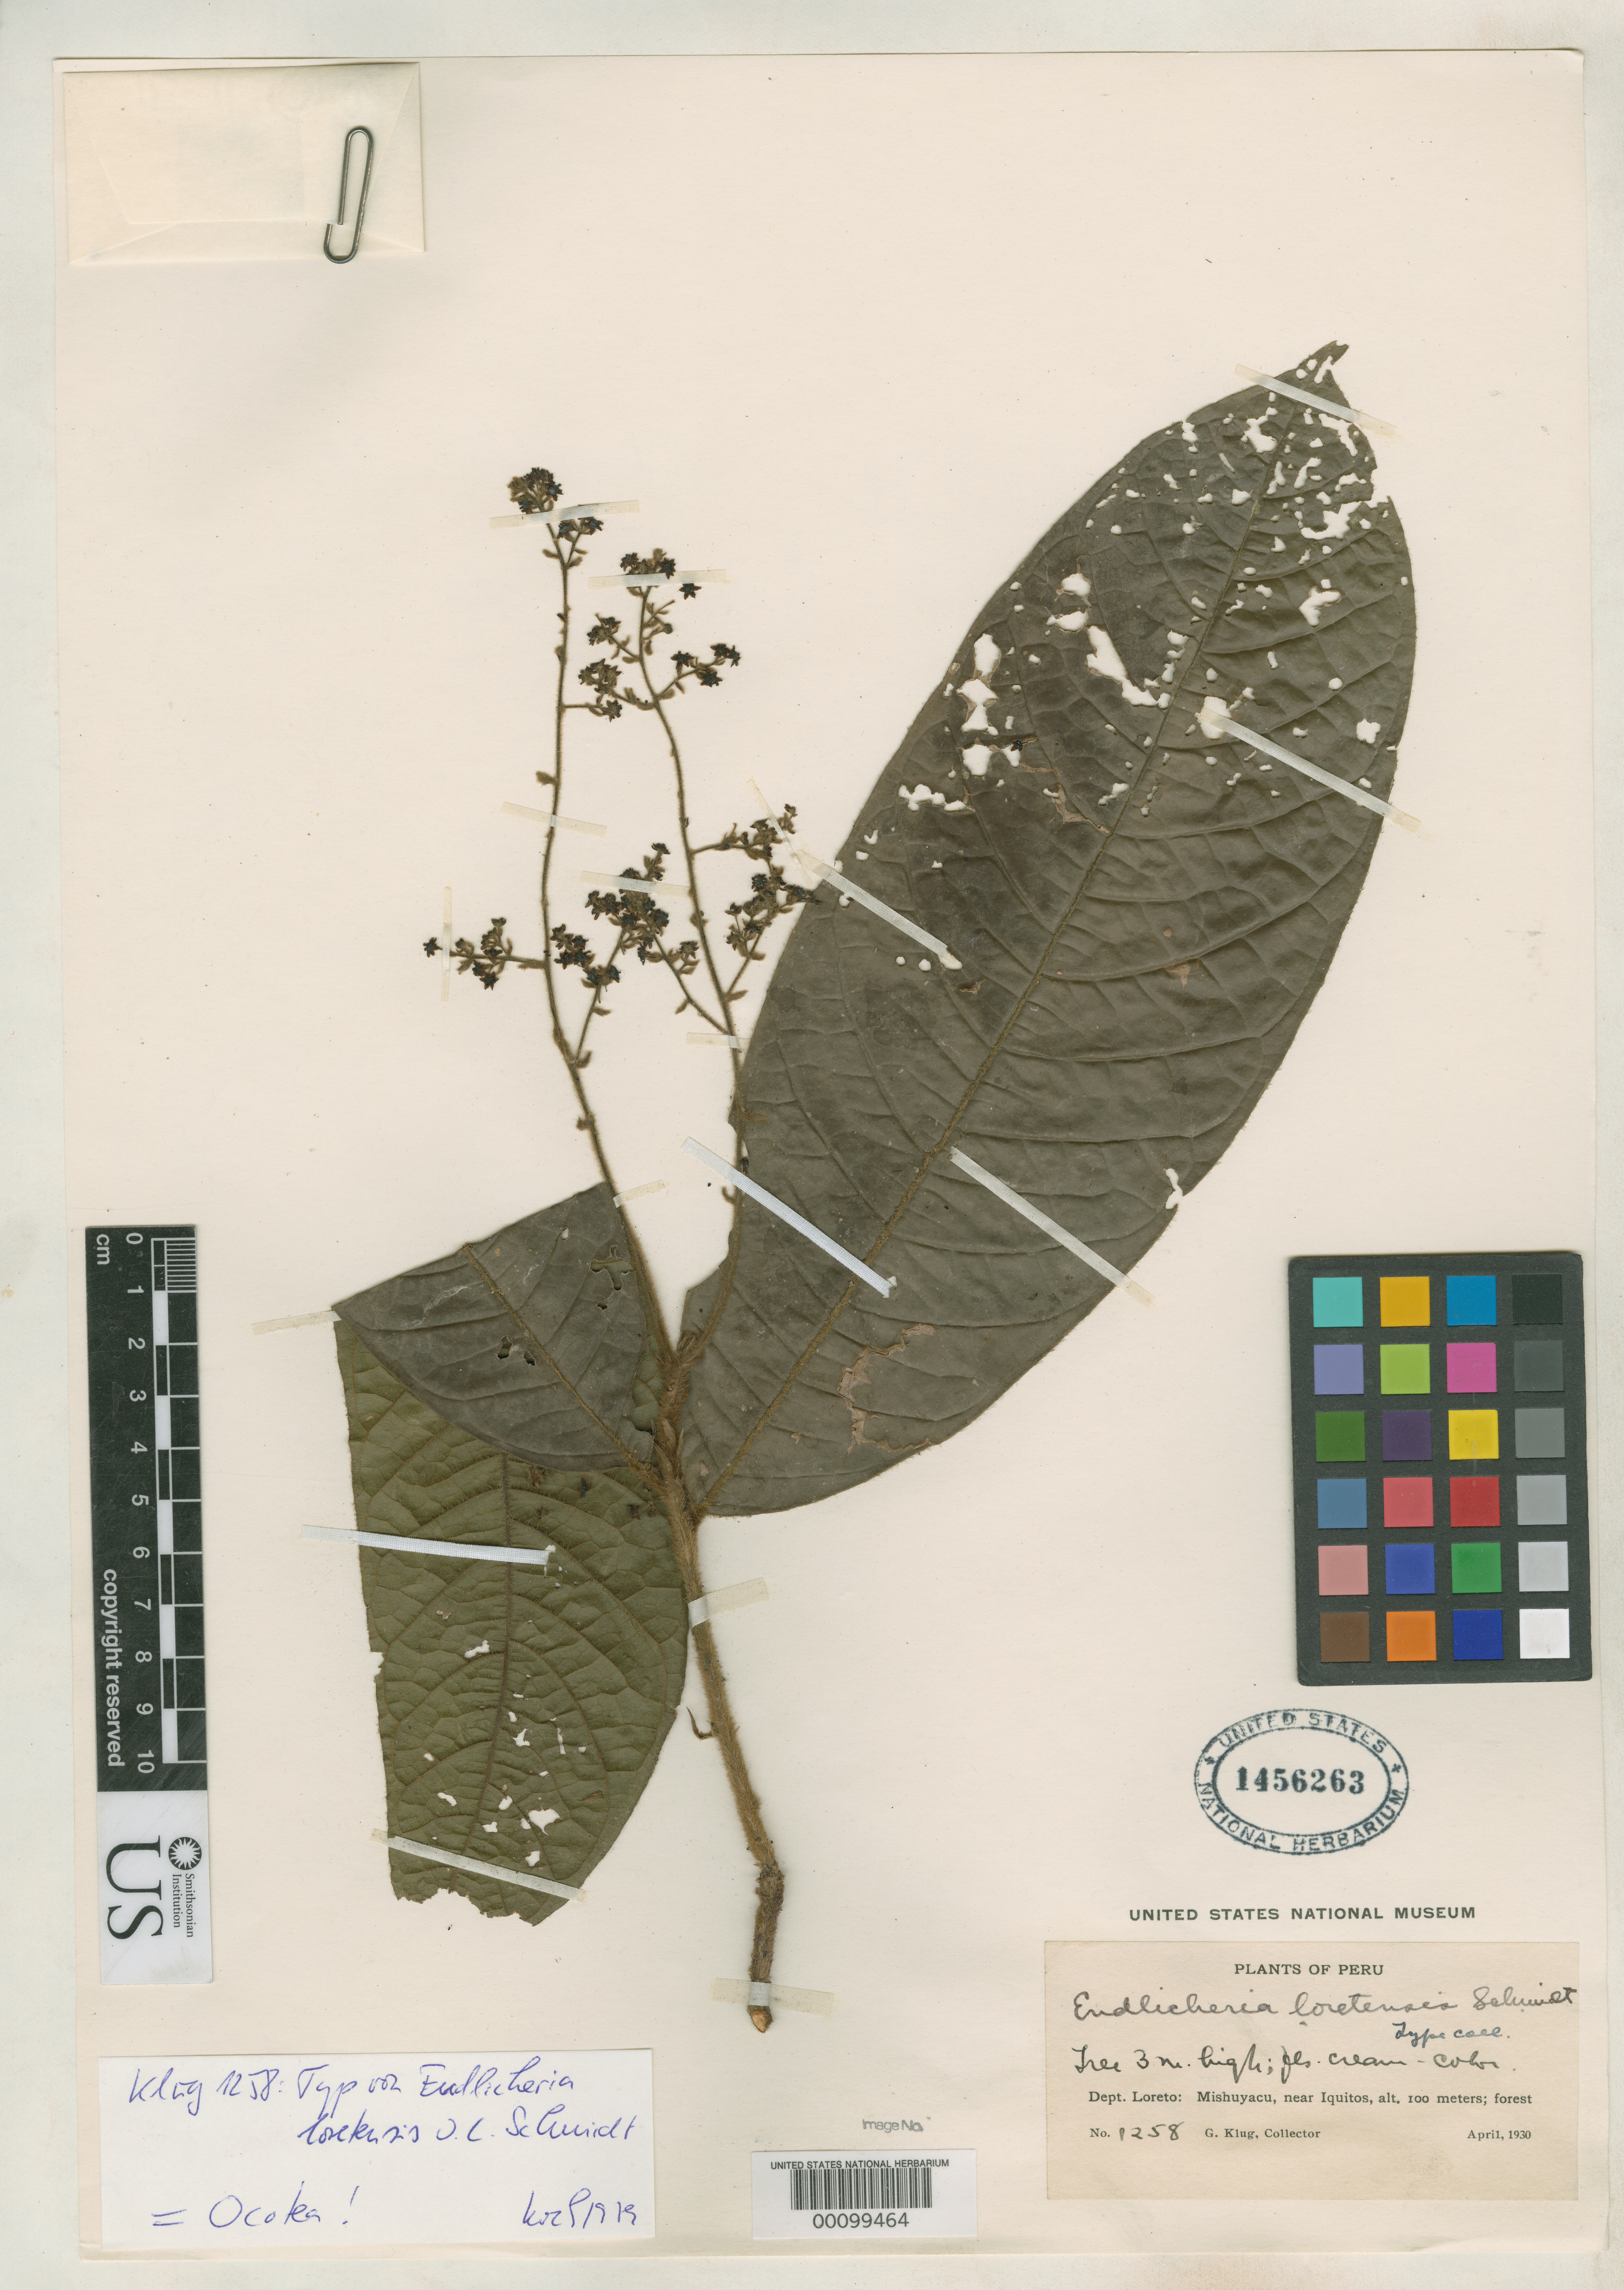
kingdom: Plantae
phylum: Tracheophyta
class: Magnoliopsida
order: Laurales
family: Lauraceae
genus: Endlicheria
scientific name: Endlicheria loretensis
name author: O.C. Schmidt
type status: Isotype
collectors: G. Klug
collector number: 1258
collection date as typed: Apr 1930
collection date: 1930-04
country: Peru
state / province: Loreto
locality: Mishuyacu, near Iquitos.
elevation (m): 100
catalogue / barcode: US 1456263